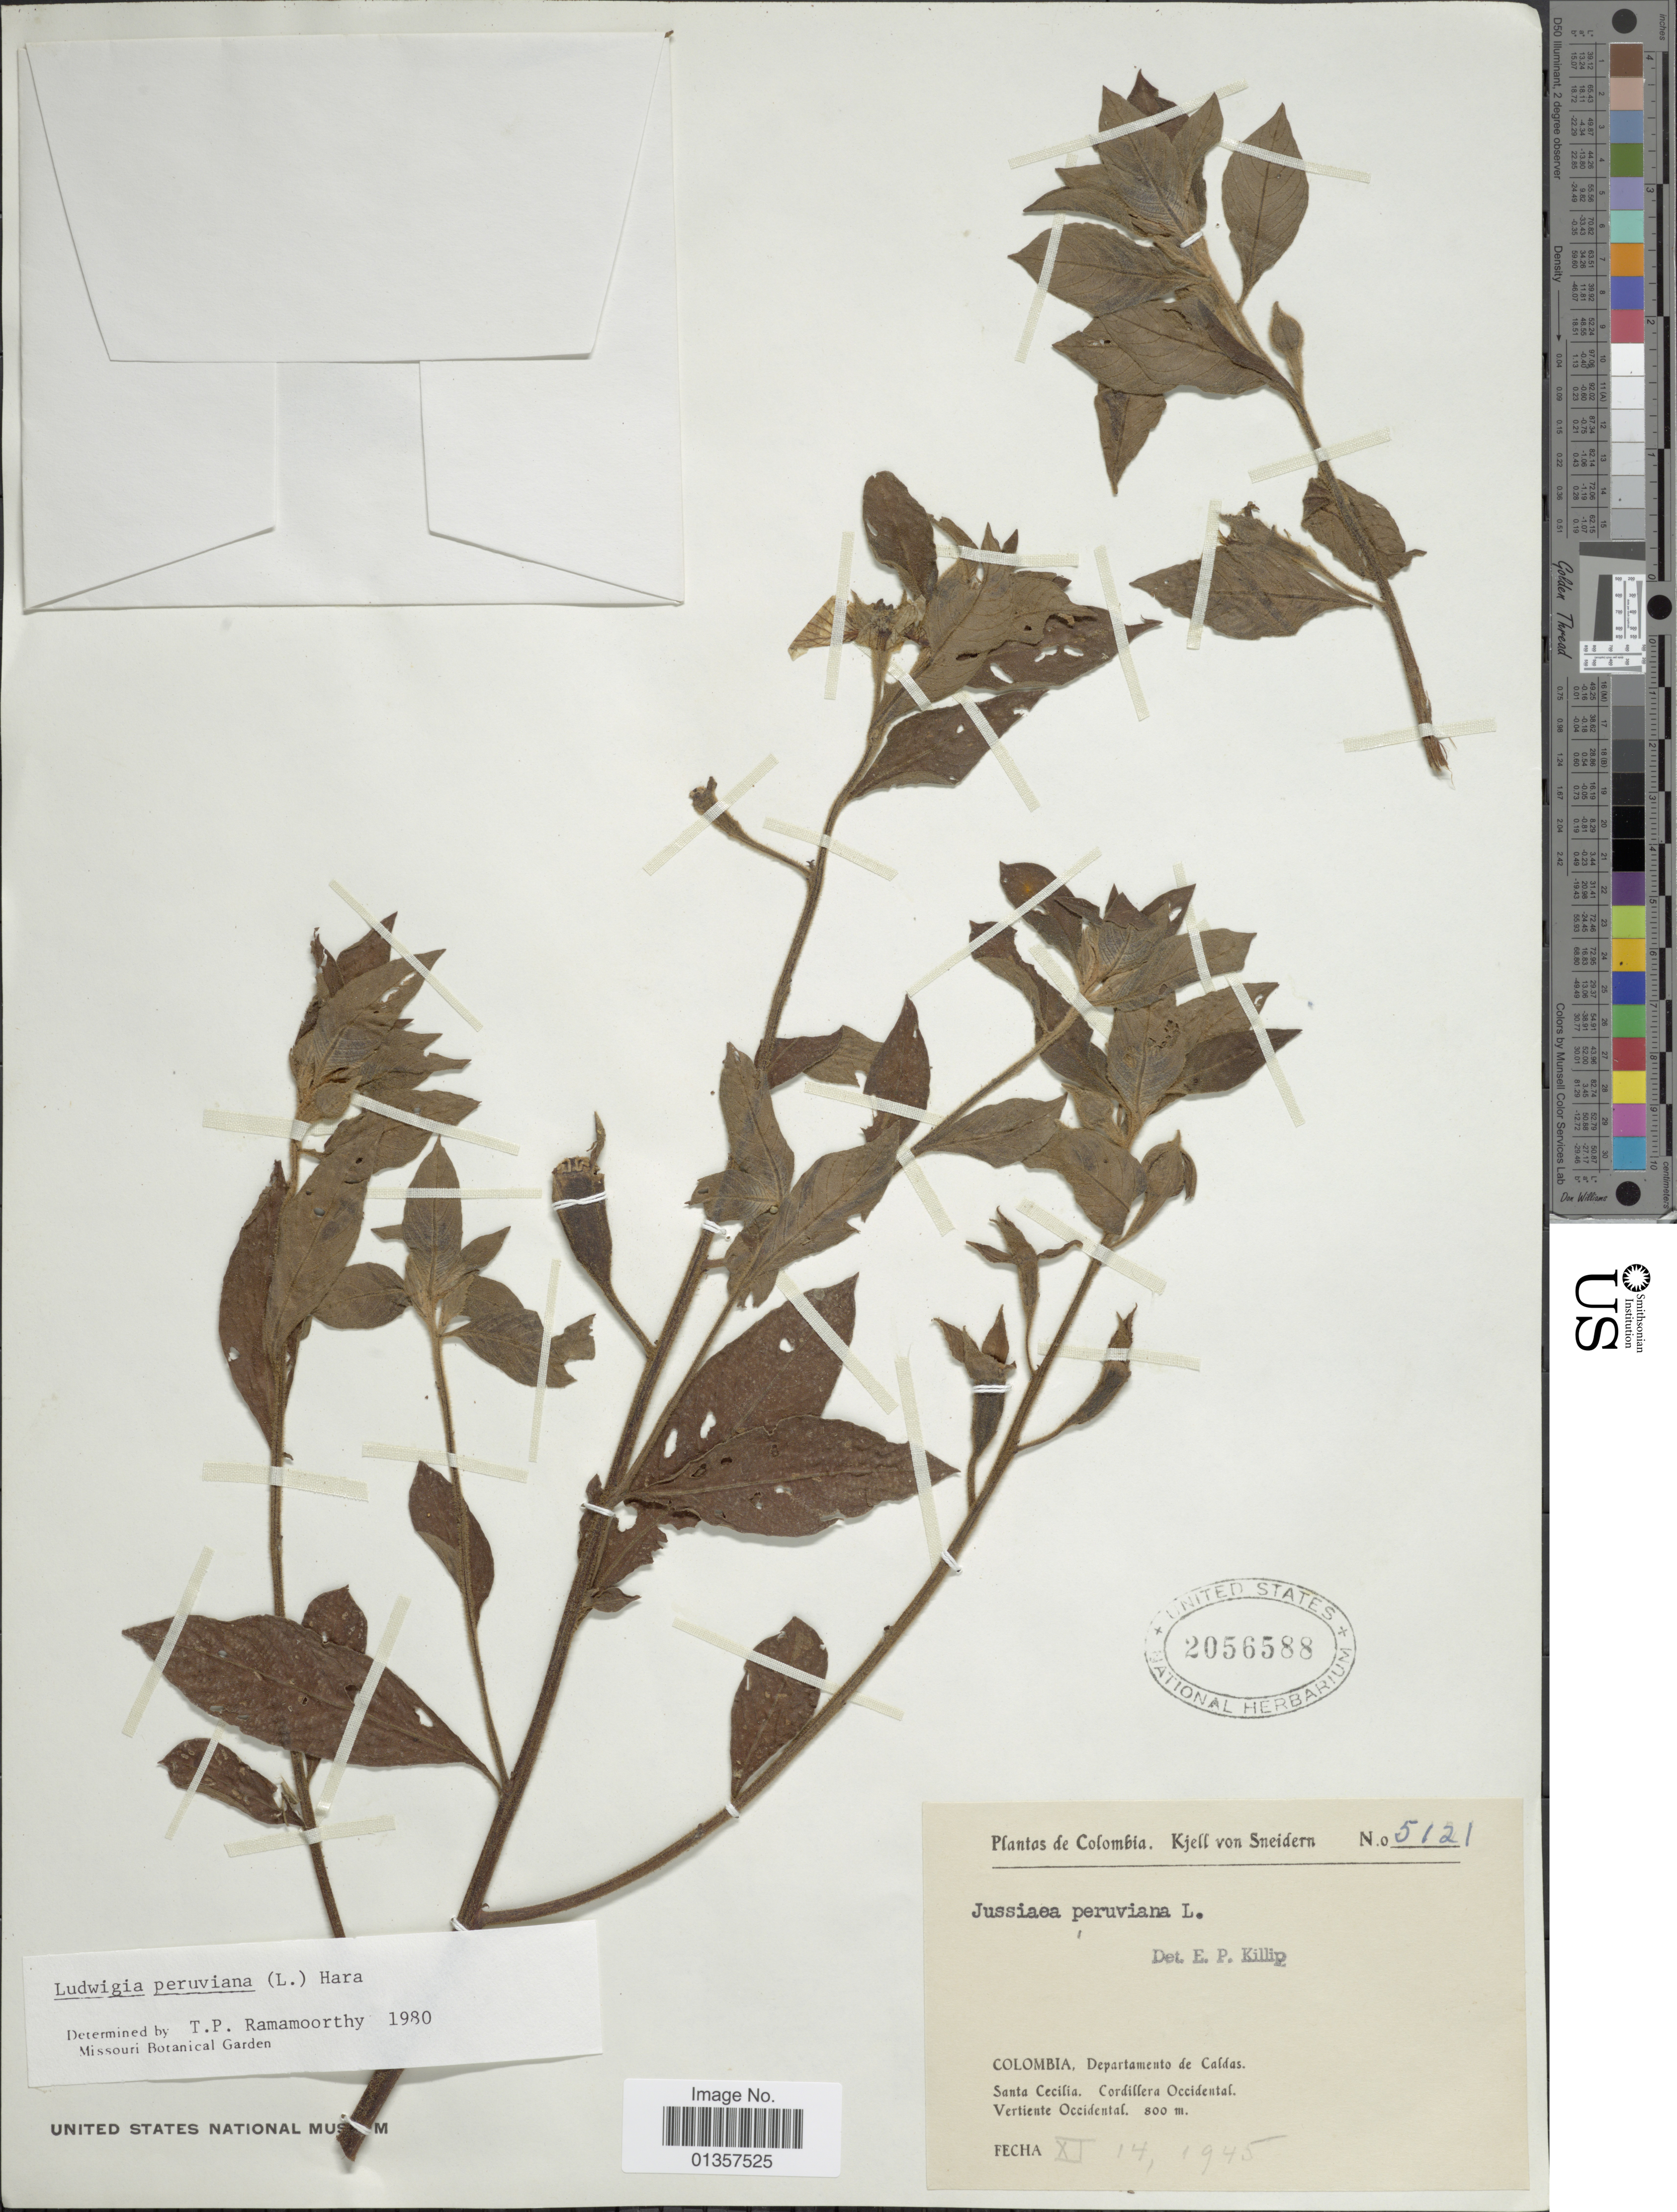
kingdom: Plantae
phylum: Tracheophyta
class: Magnoliopsida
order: Myrtales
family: Onagraceae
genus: Ludwigia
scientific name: Ludwigia peruviana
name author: (L.) H. Hara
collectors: K. von Sneidern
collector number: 5121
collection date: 1945-09-14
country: Colombia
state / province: Caldas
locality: Santa Cecilia. Cordillera Occidental. Vertiente Occidental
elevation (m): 800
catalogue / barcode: US 2056588